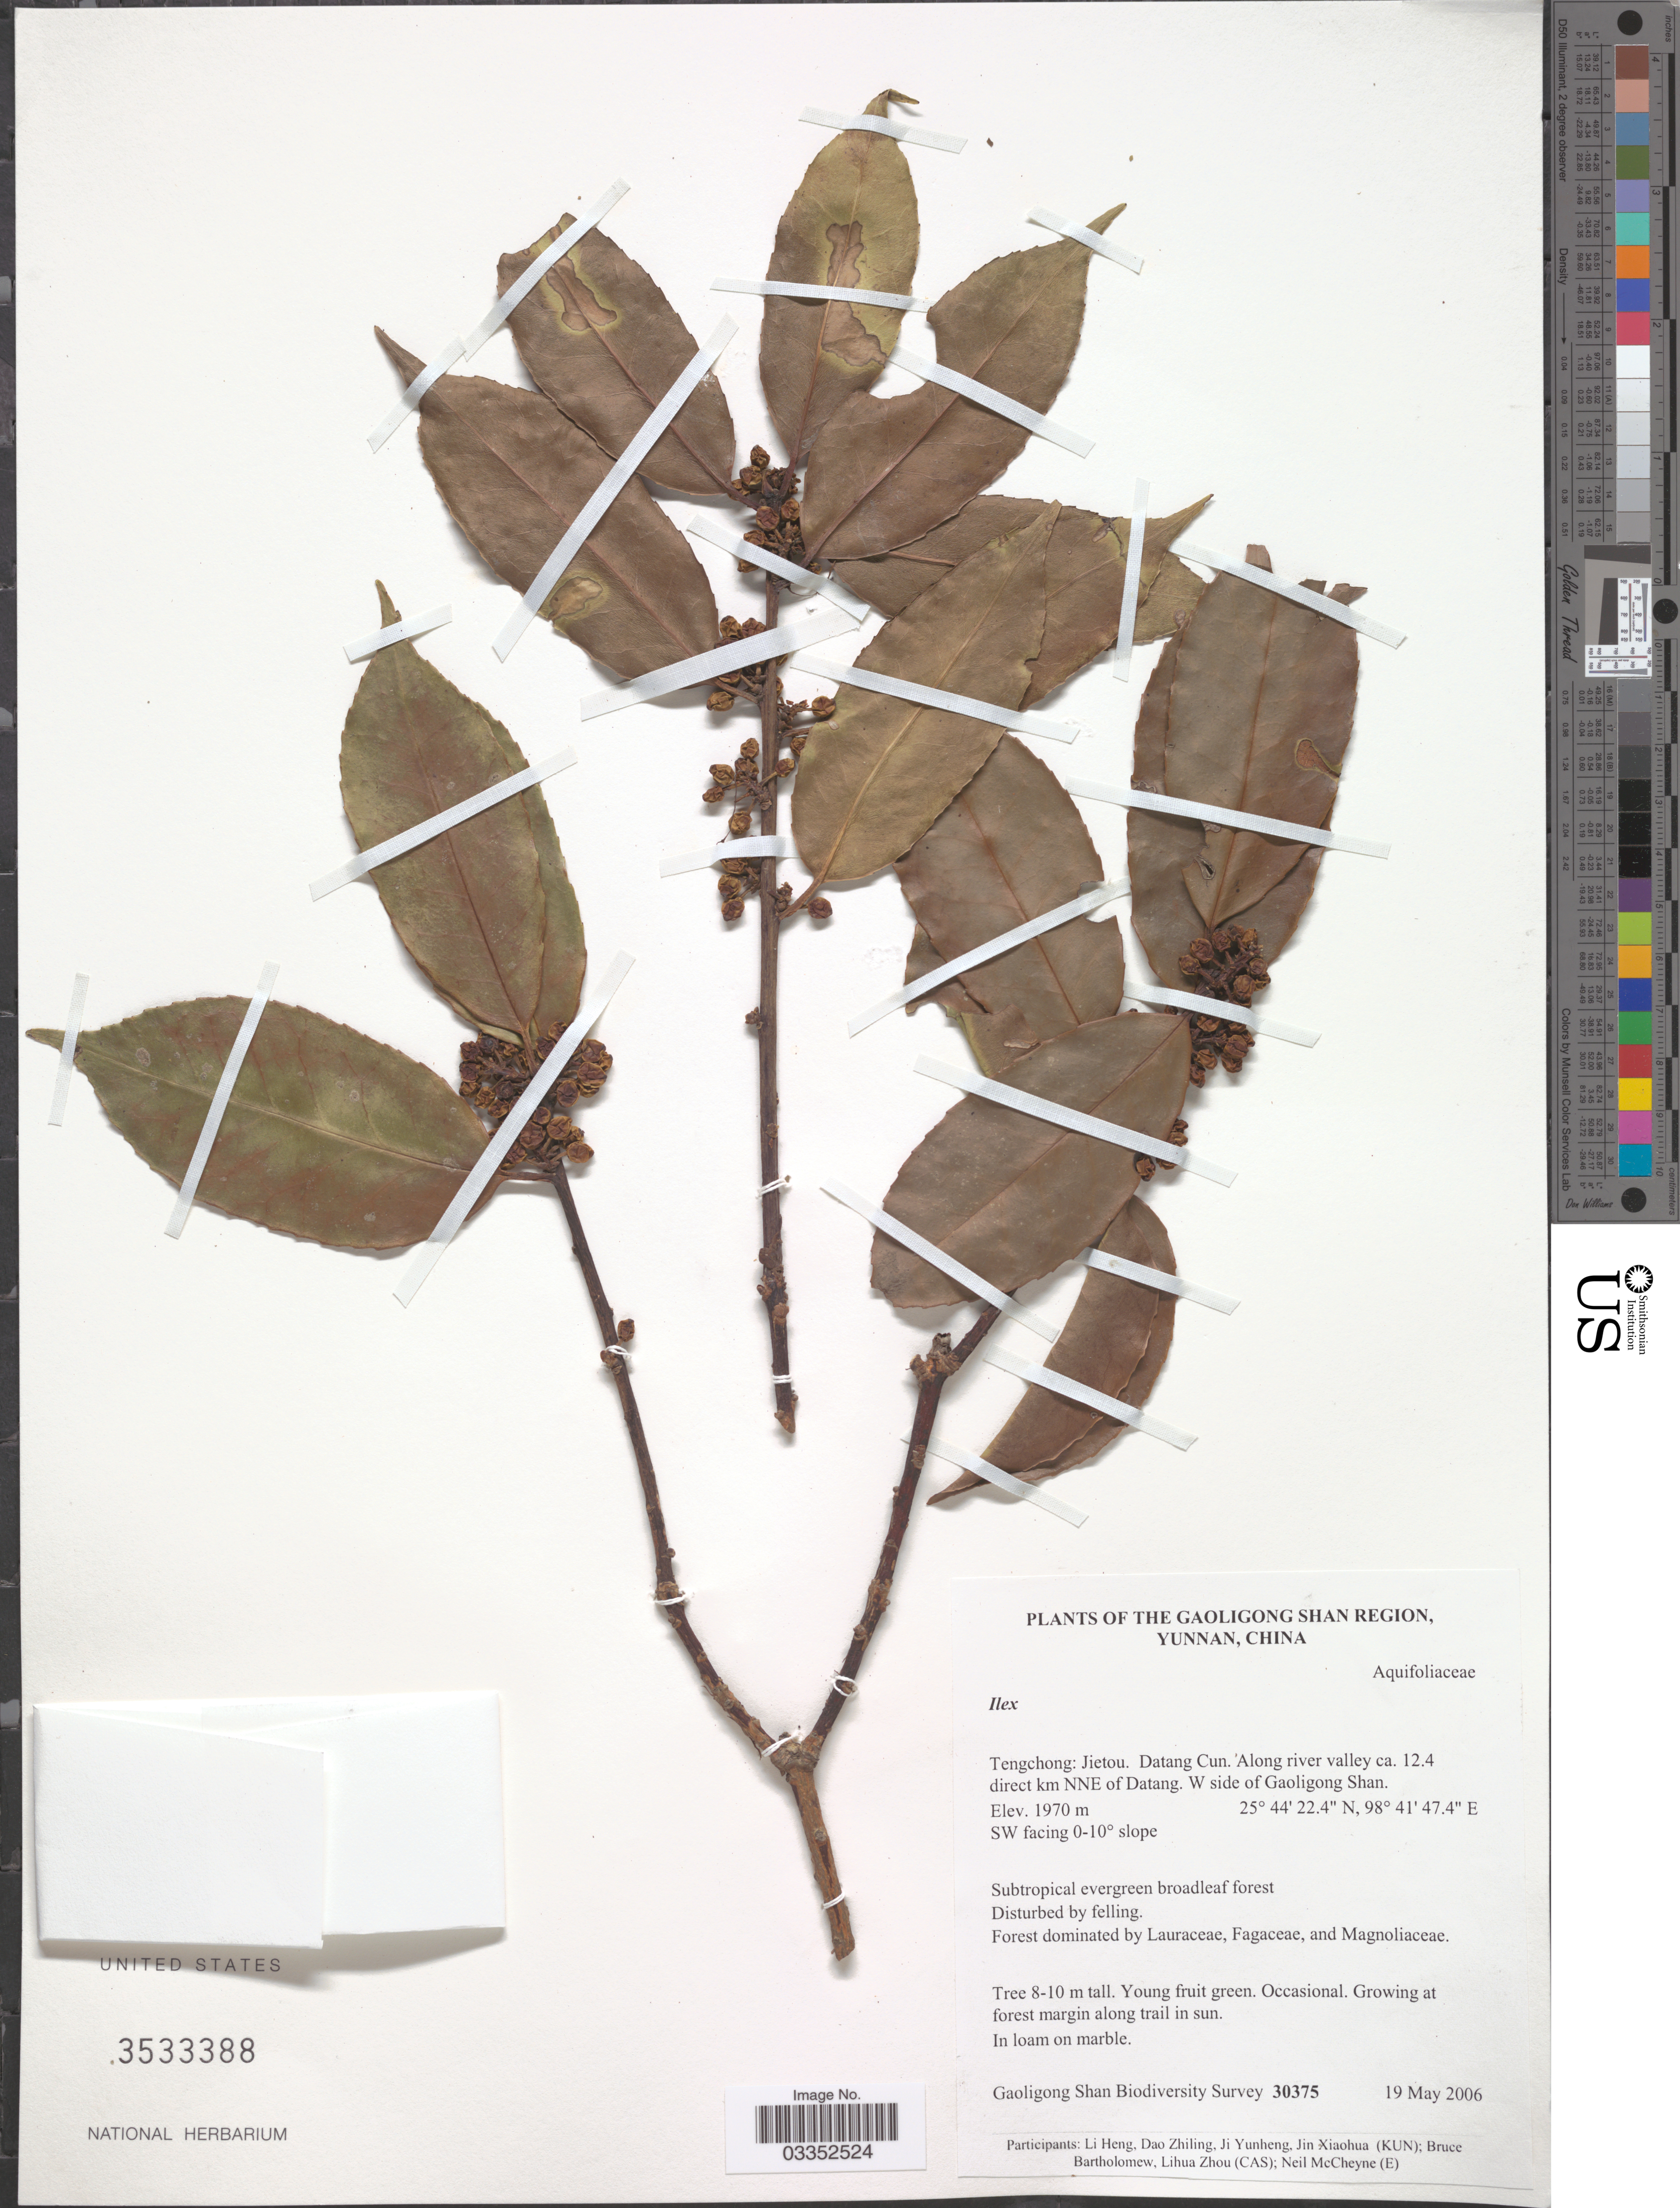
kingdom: Plantae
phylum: Tracheophyta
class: Magnoliopsida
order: Aquifoliales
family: Aquifoliaceae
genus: Ilex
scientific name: Ilex sp.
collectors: Gaoligong Shan Biodiversity Survey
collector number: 30375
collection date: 2006-05-19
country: China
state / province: Yunnan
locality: Gaoligong Shan Region, Tengchong: Jietou. Datang Cun. Along river valley ca. 12.4 direct km NNE of Datang. W side of Gaoligong Shan, SW facing 0-10° slope.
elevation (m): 1970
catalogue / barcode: US 3533388